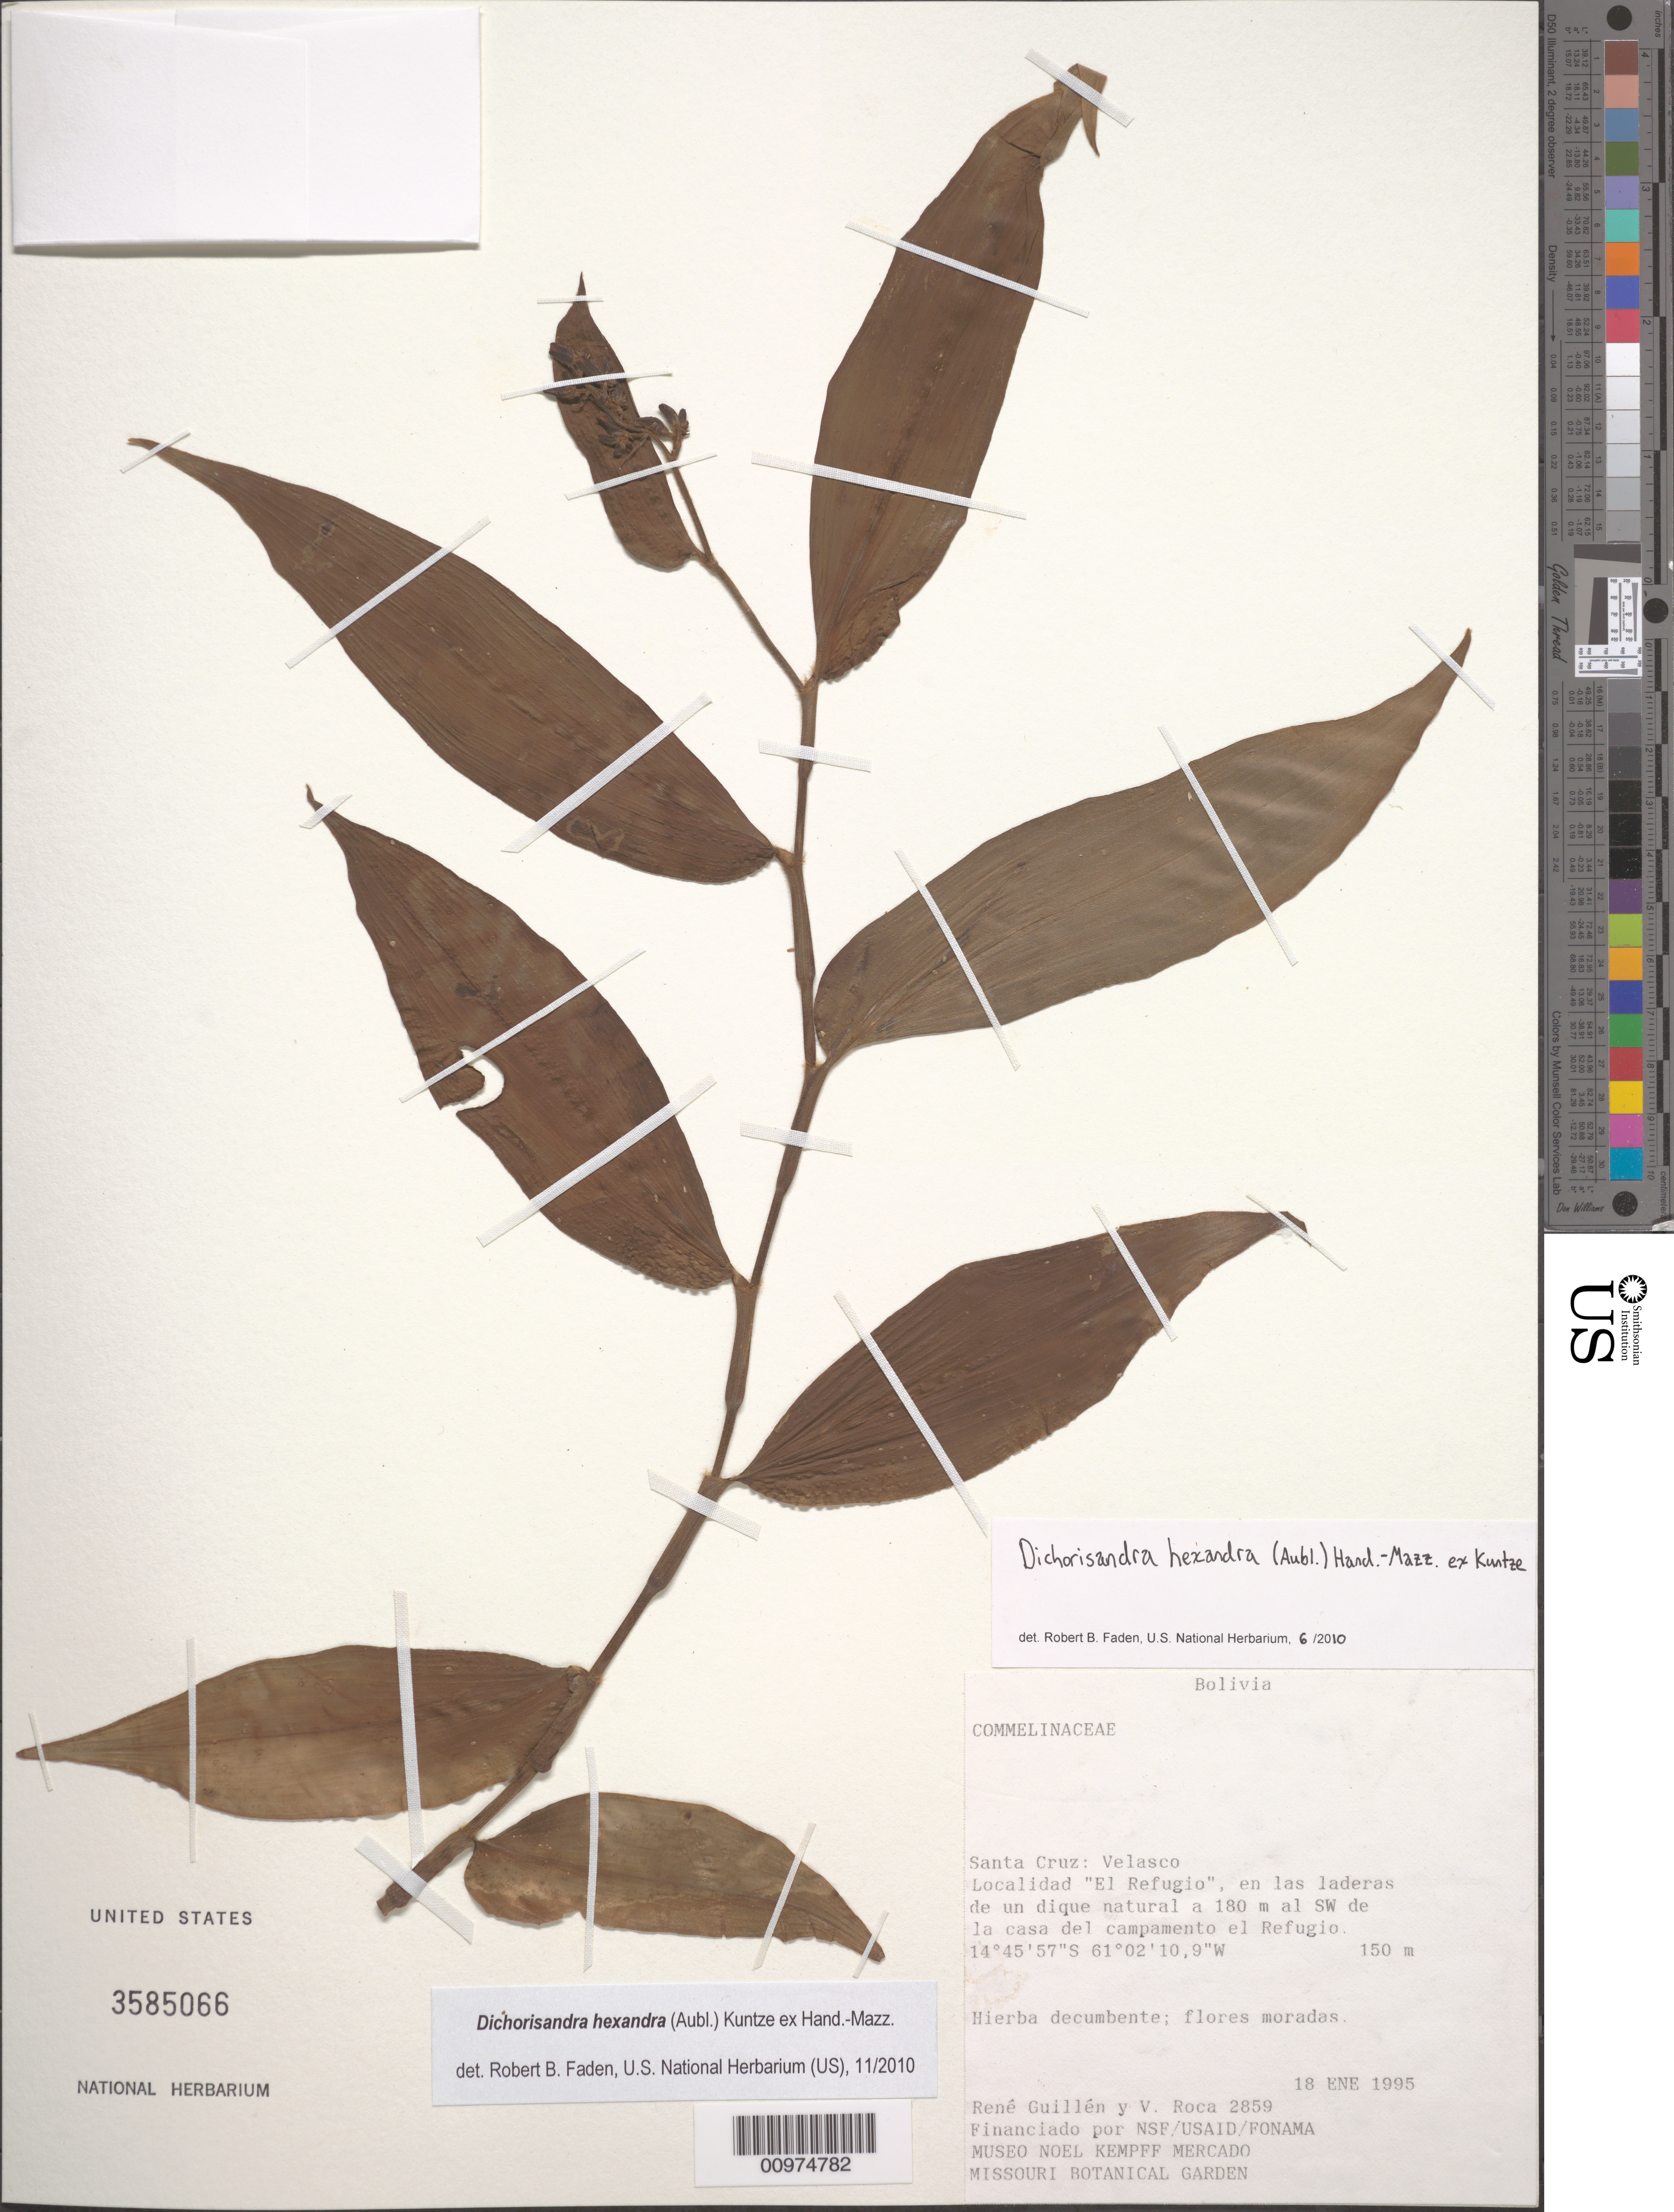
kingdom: Plantae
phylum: Tracheophyta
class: Liliopsida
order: Commelinales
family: Commelinaceae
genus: Dichorisandra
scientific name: Dichorisandra hexandra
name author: (Aubl.) Standl.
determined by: Faden, Robert B., (US), Smithsonian Institution - National Museum of Natural History (UNITED STATES)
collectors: R. Guillén V. & V. Roca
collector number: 2859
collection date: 1995-01-18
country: Bolivia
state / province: Santa Cruz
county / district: Velasco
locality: Localidad "El Refugio", en las laderas de un dique natural a 180 m al SW de la casa del campamento el Refugio.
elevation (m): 150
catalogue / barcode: US 3585066